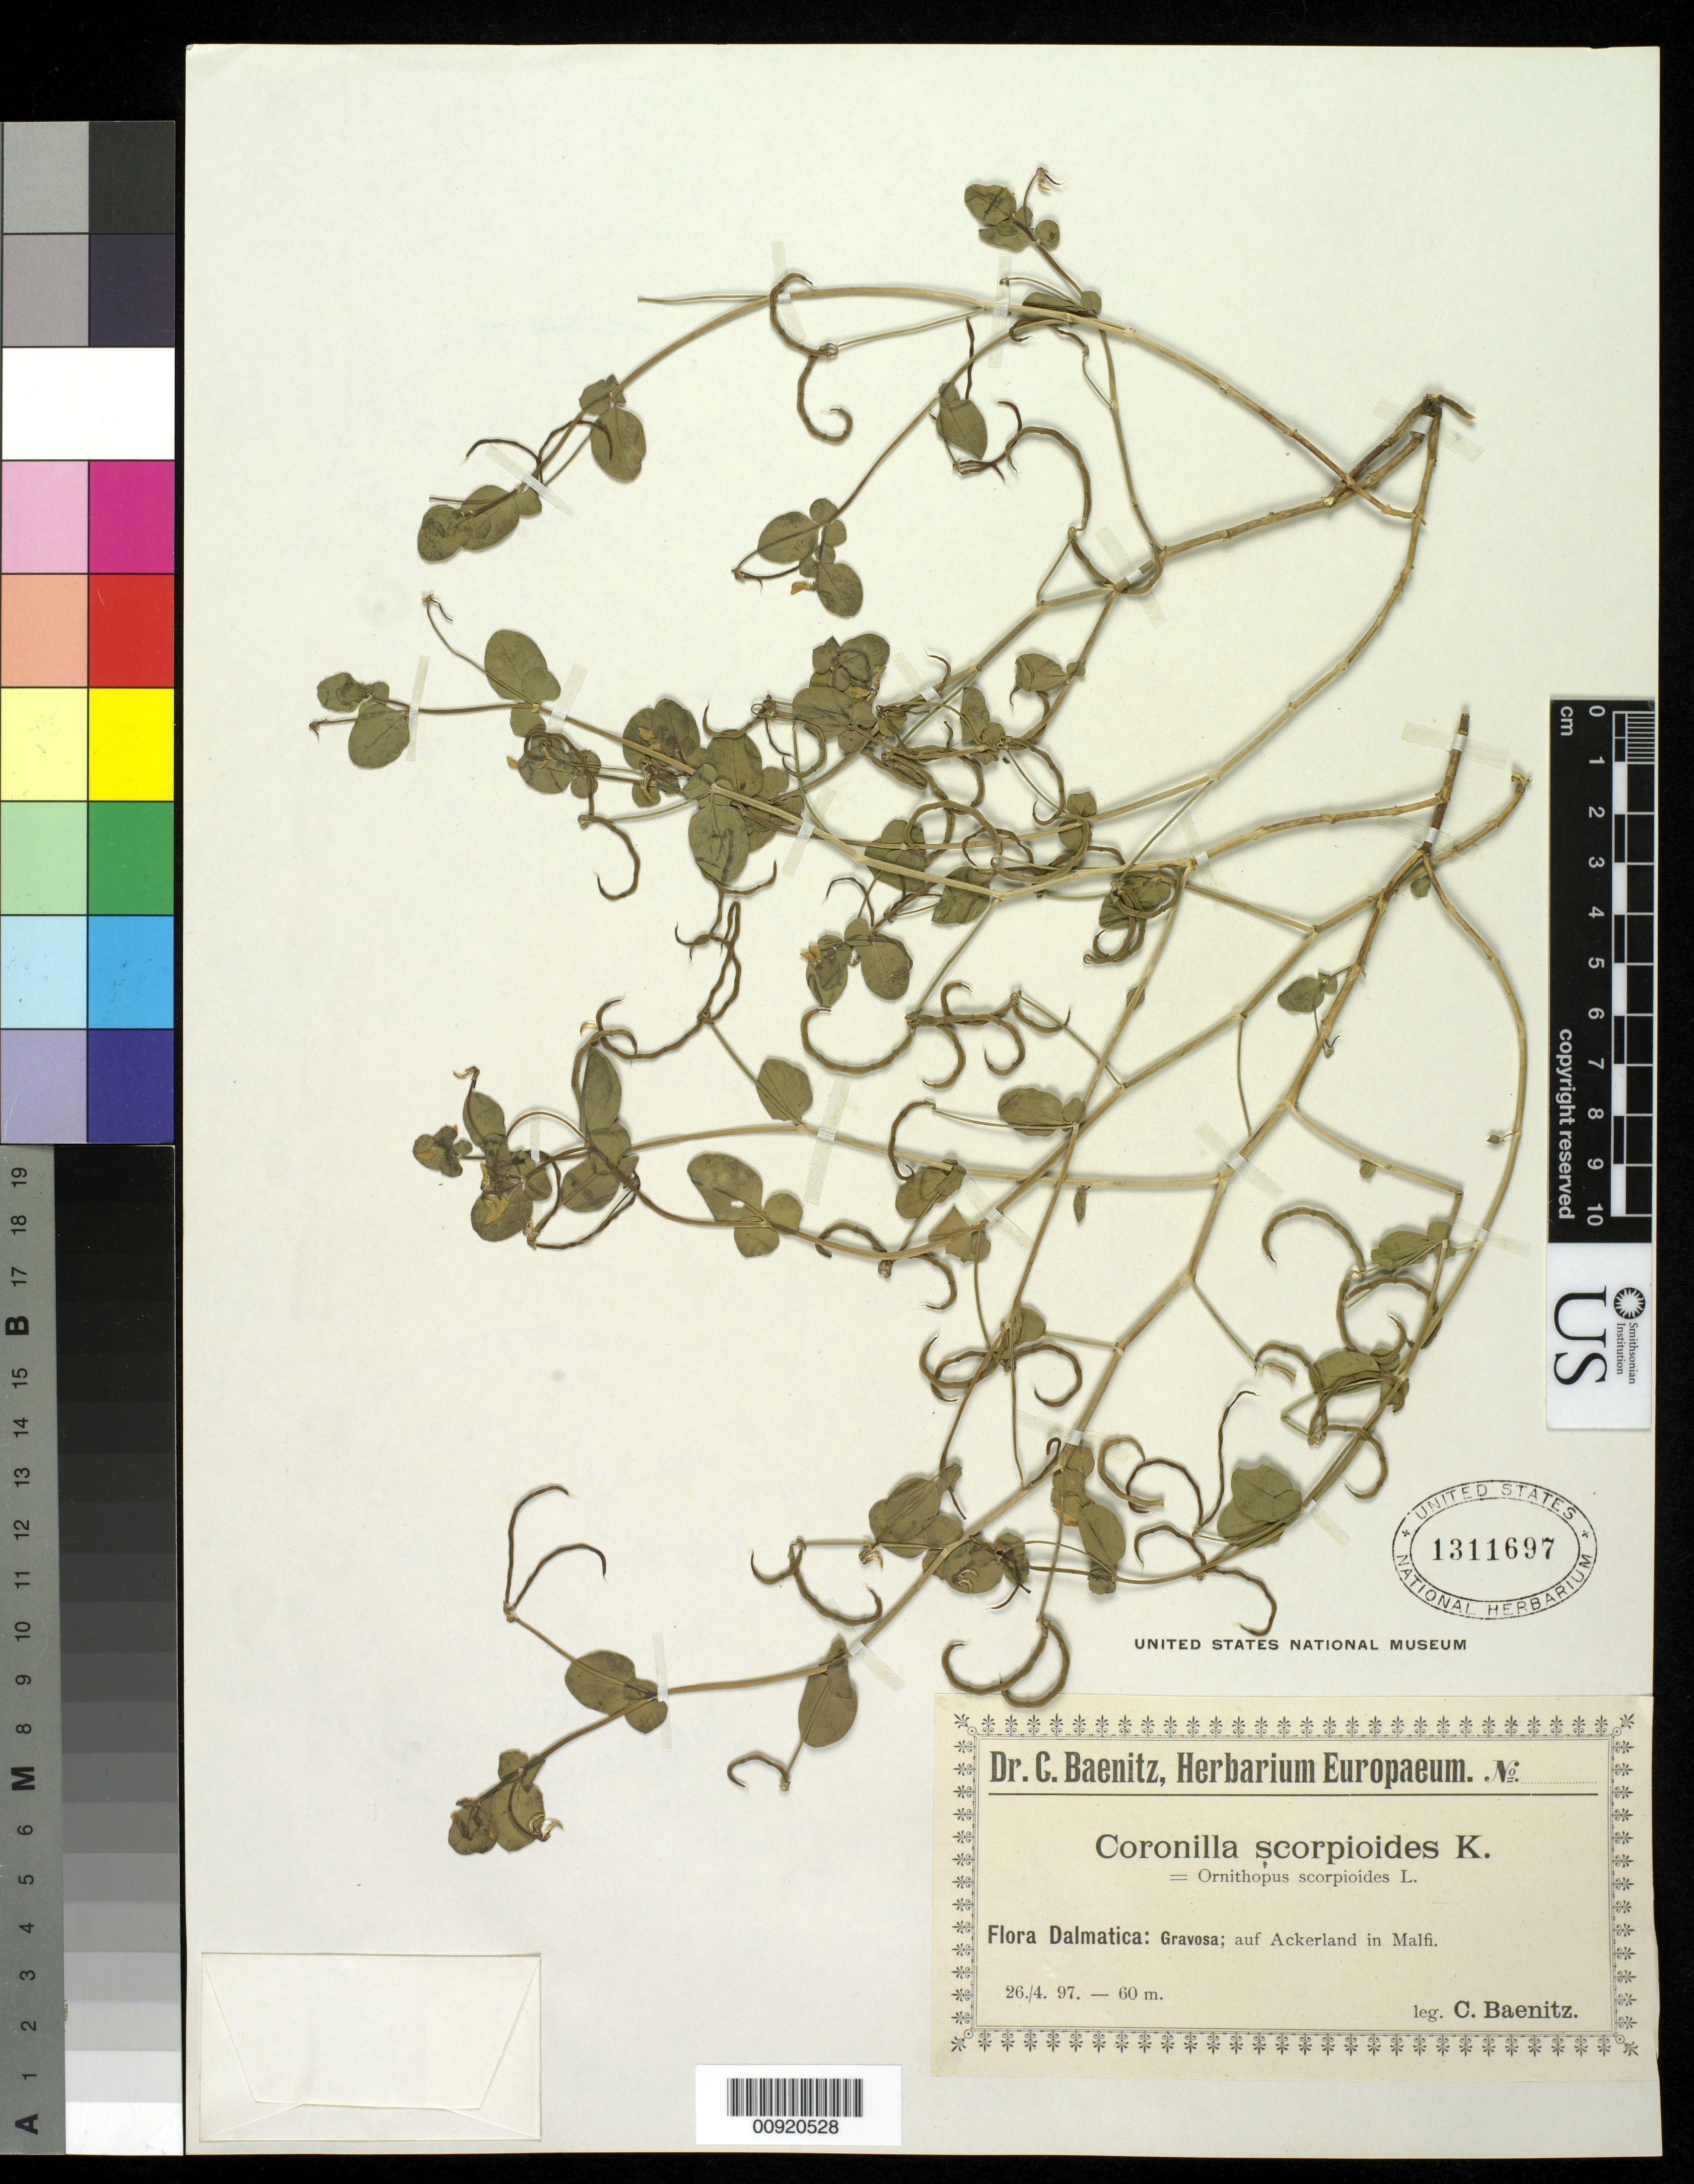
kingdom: Plantae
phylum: Tracheophyta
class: Magnoliopsida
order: Fabales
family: Fabaceae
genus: Coronilla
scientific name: Coronilla scorpioides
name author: K. Koch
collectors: C. G. Baenitz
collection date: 1897-04-26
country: Croatia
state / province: Dubrovnik-Neretva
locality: Gravosa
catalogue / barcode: US 1311697